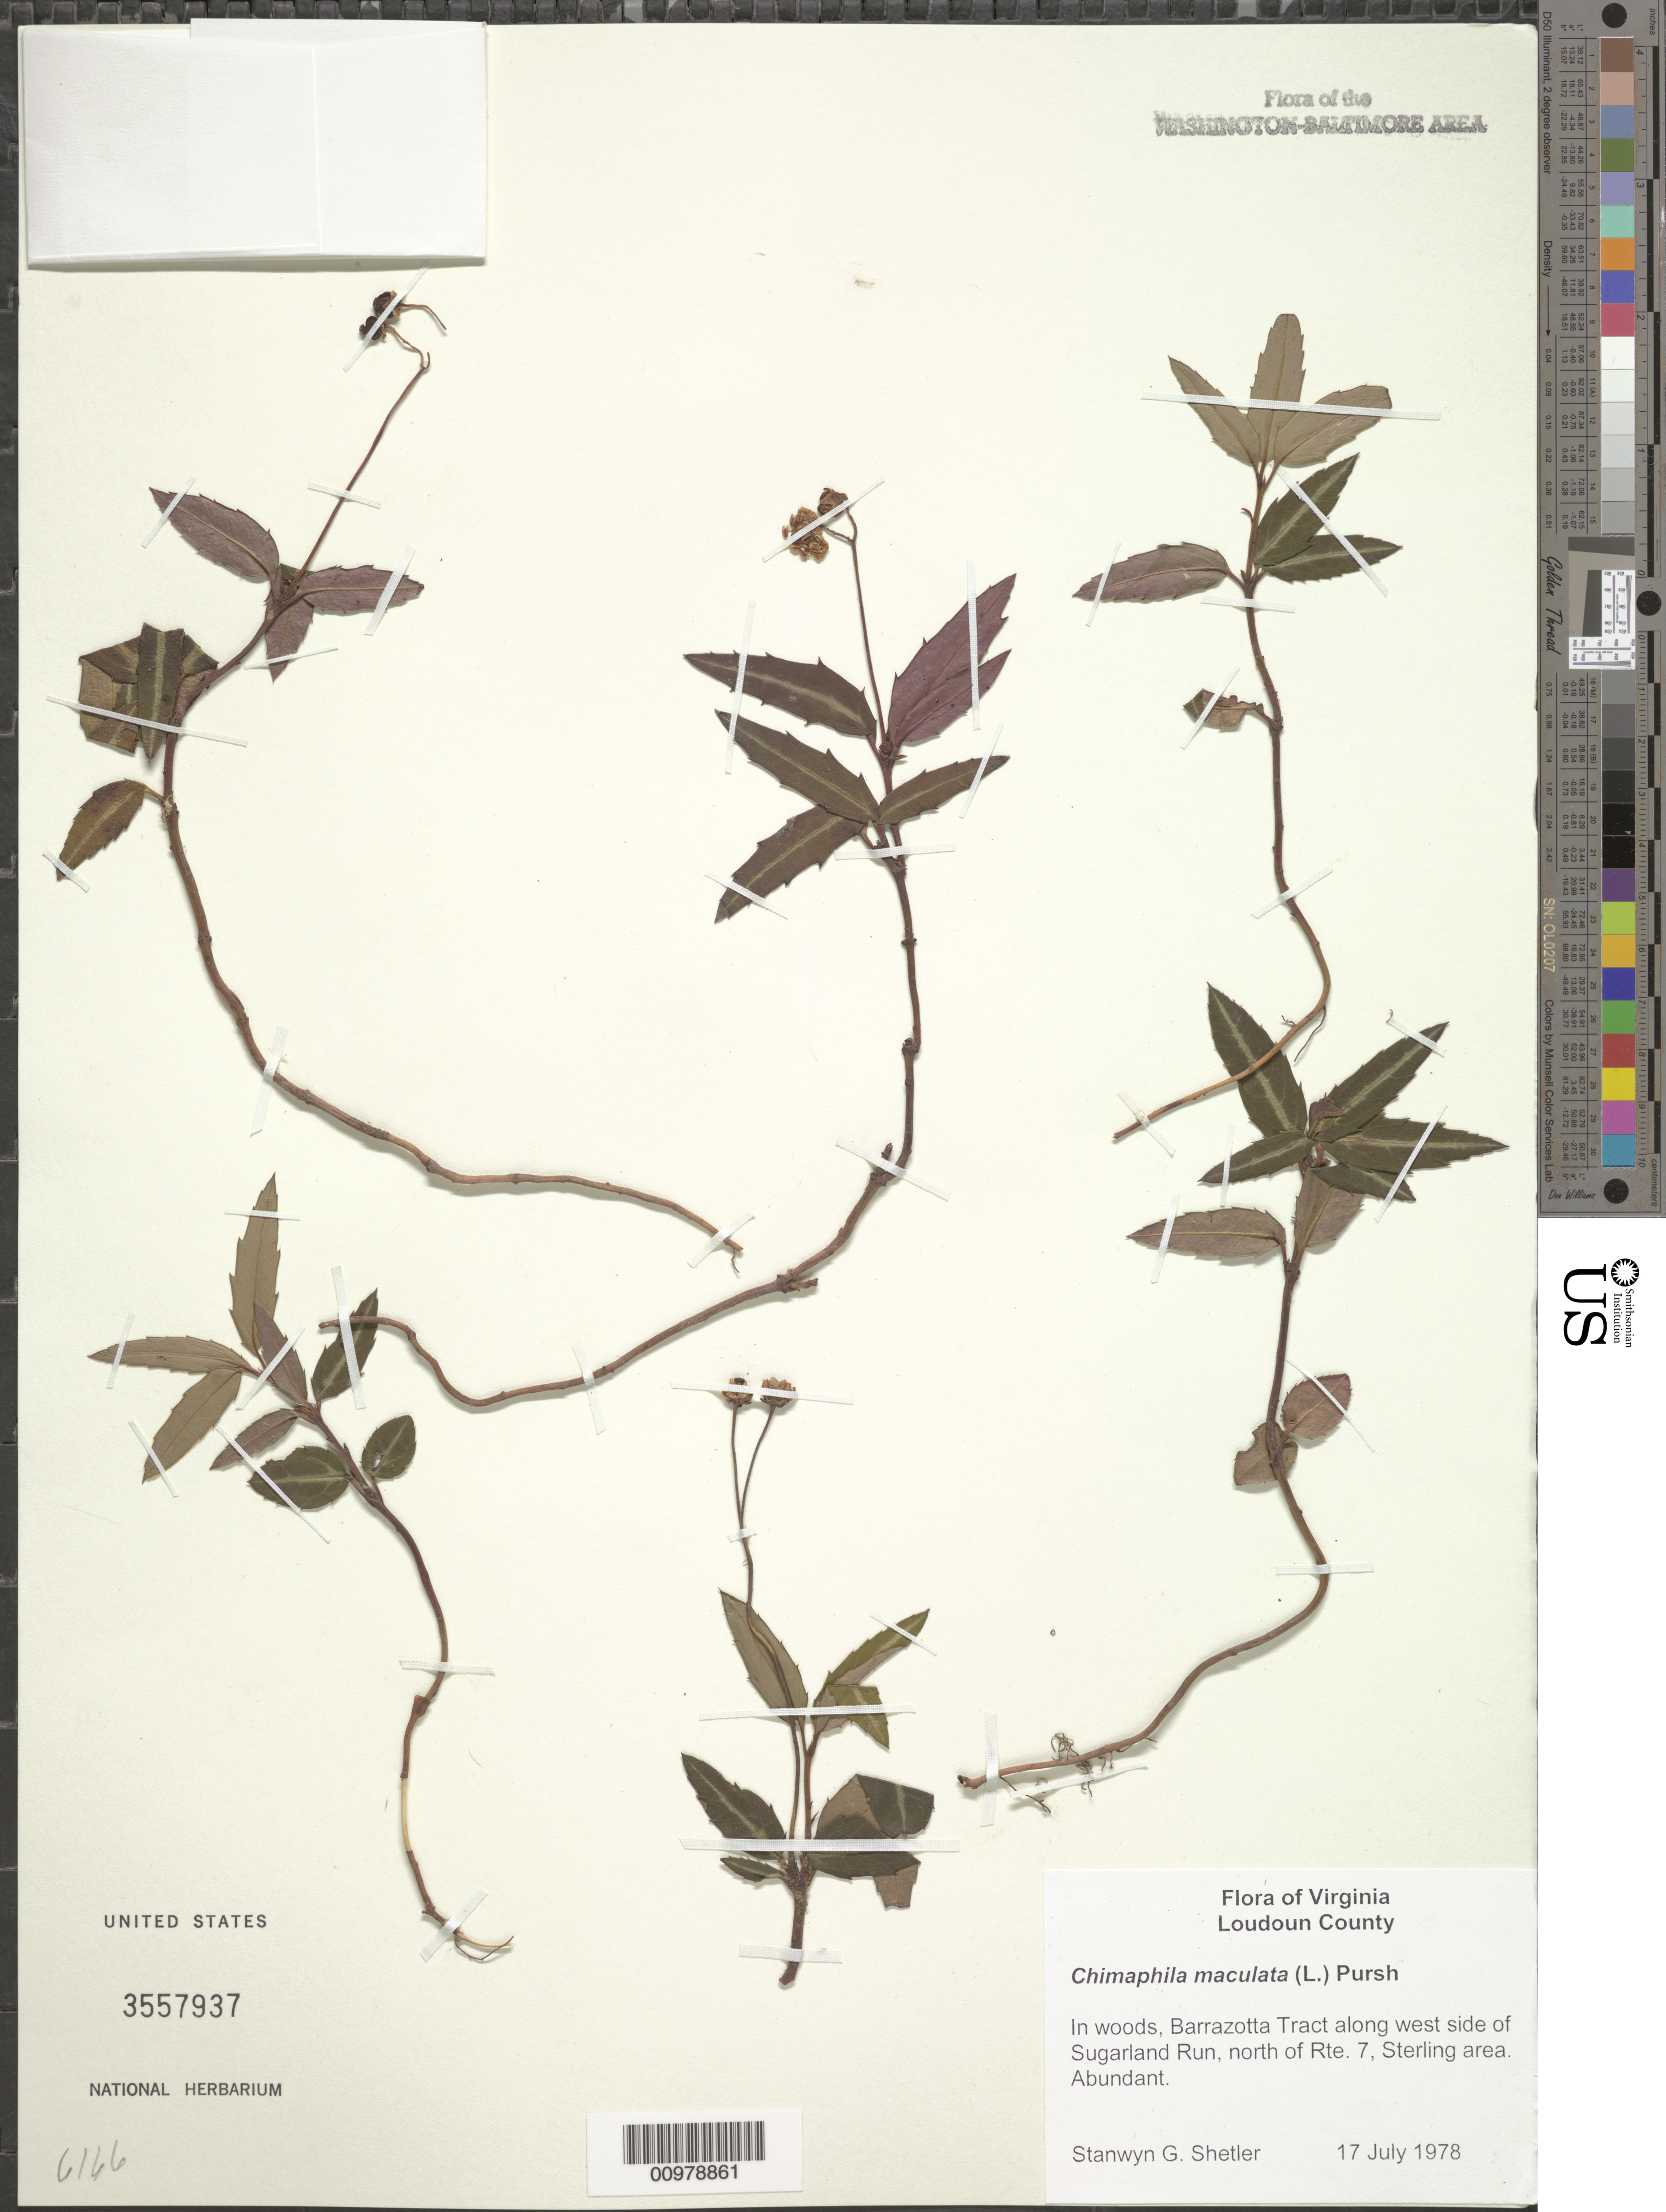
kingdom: Plantae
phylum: Tracheophyta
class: Magnoliopsida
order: Ericales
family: Ericaceae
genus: Chimaphila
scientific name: Chimaphila maculata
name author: (L.) Pursh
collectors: S. Shetler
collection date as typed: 17 July 1978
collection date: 1978-07-17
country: United States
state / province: Virginia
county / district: Loudoun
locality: Barrazotta Tract along west side of Sugarland Run, north of Rte. 7, Sterling area.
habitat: in woods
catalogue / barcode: US 3557937